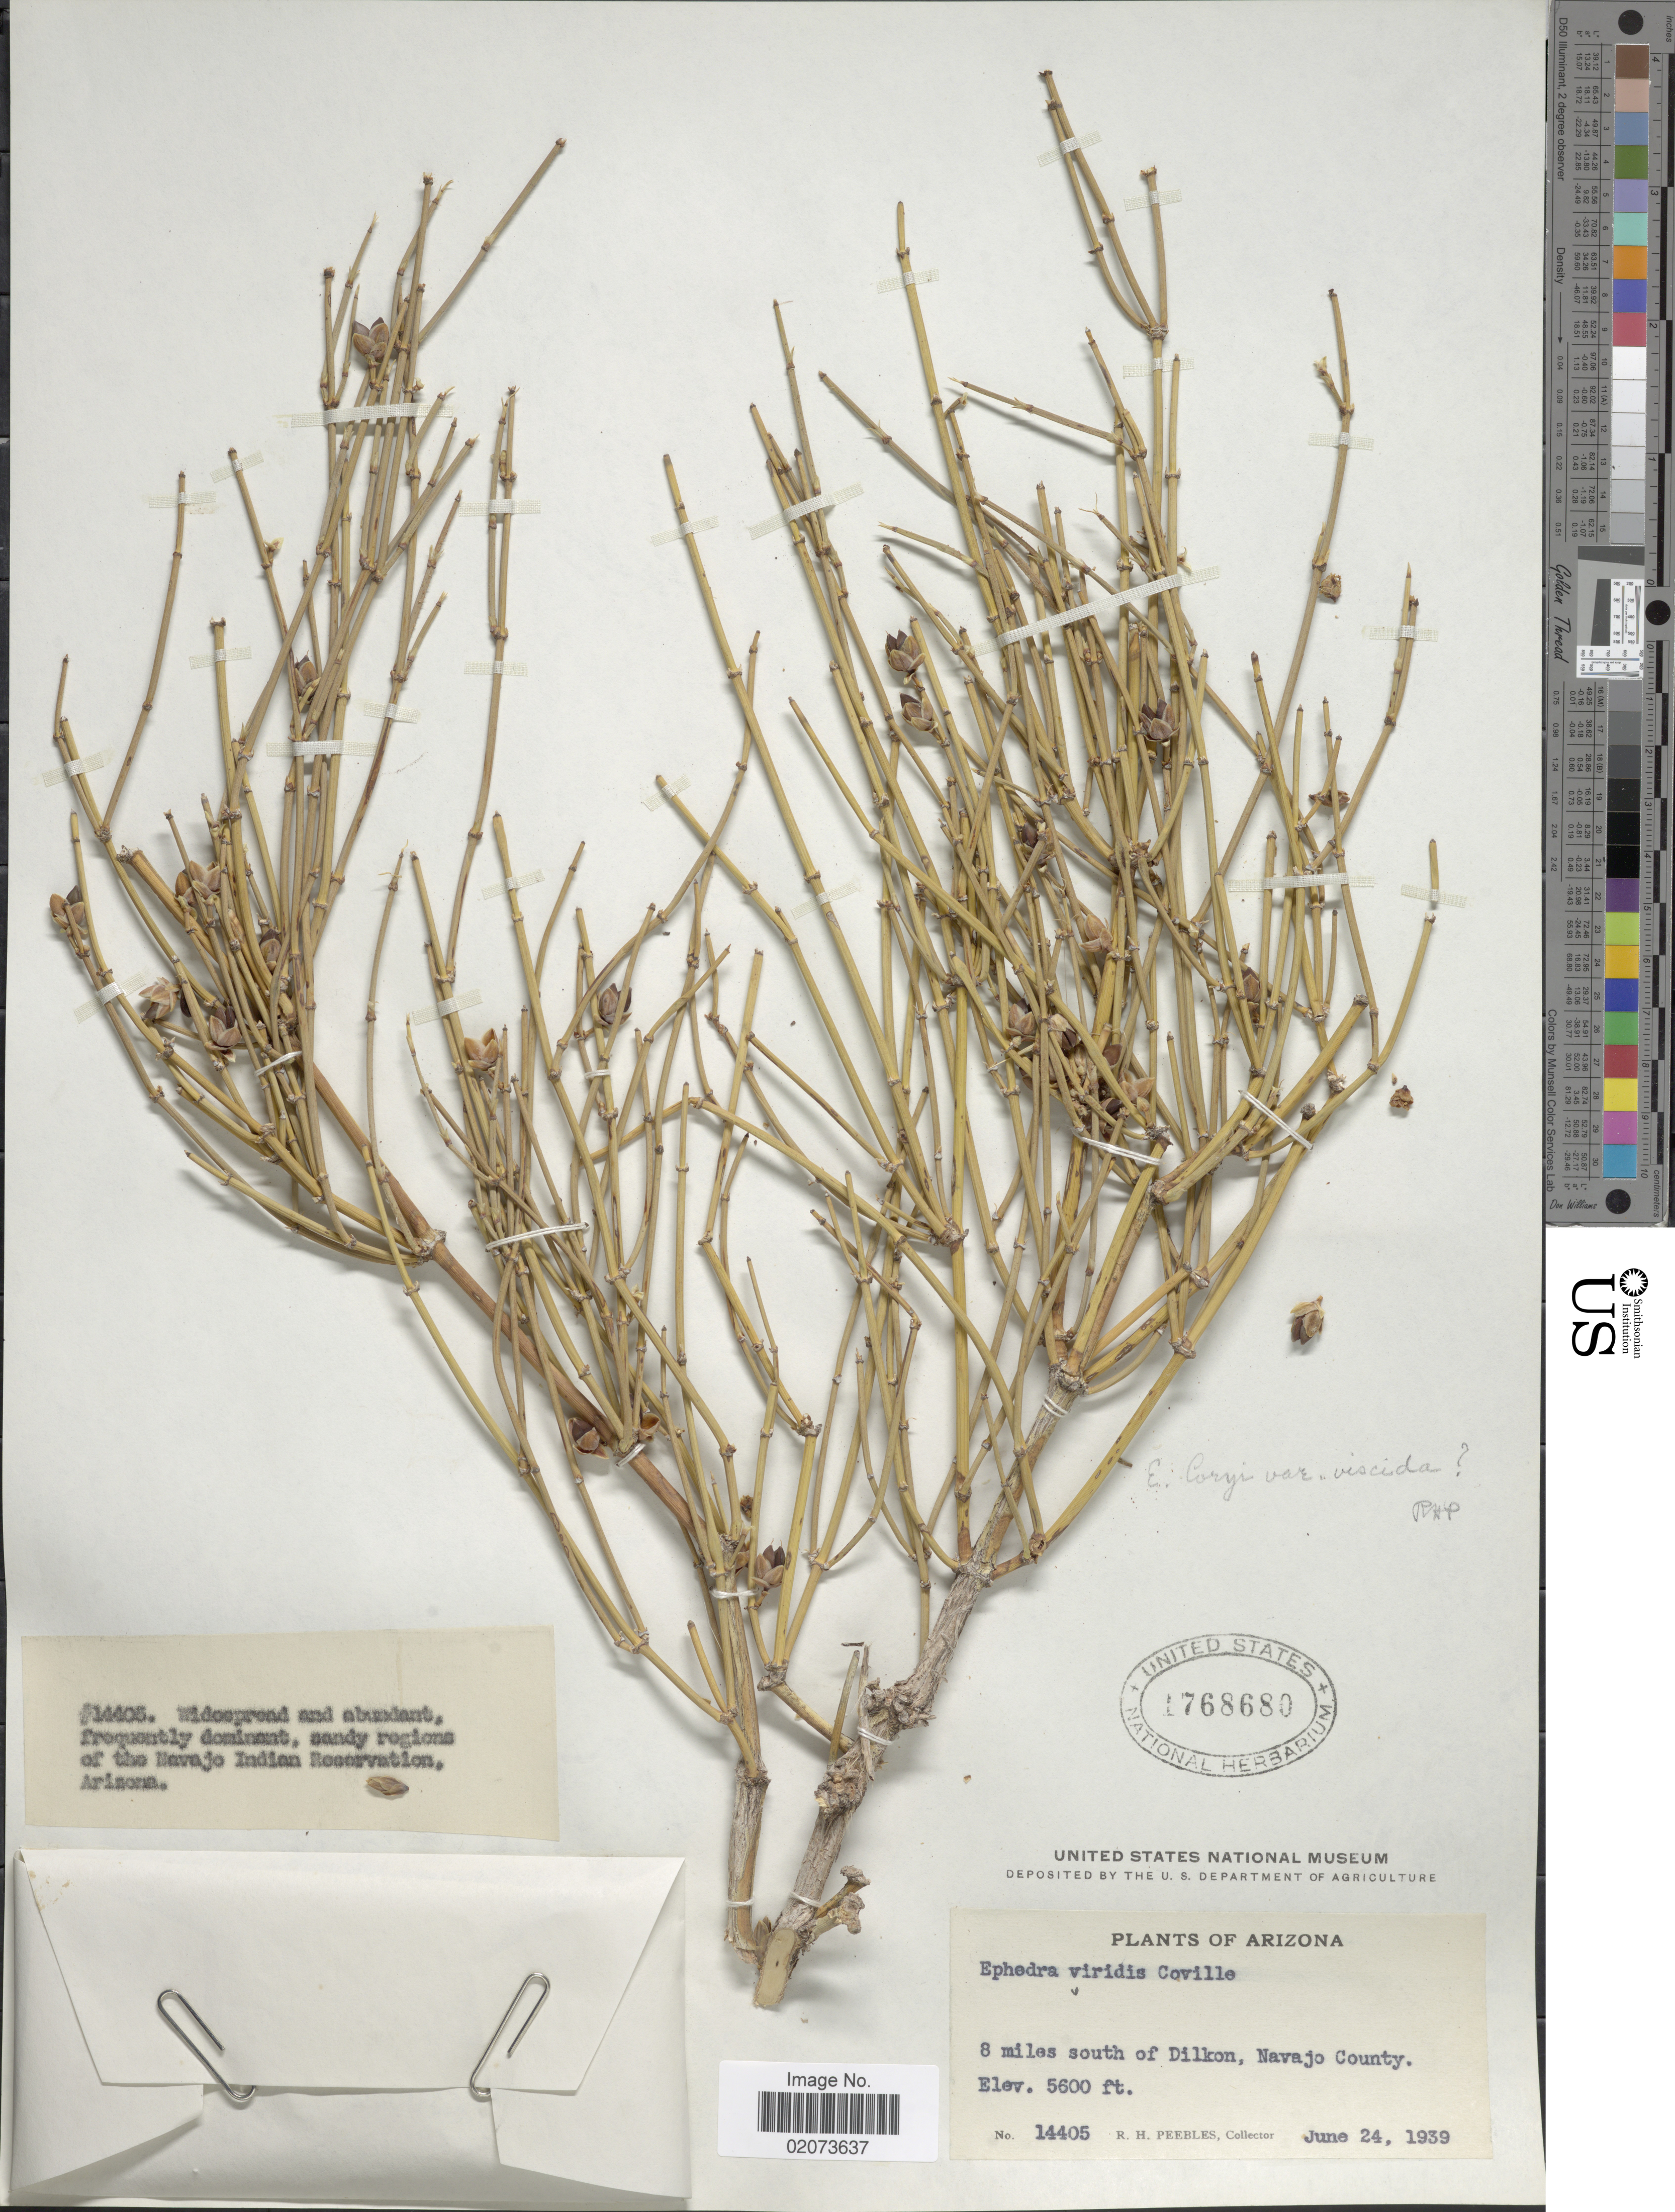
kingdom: Plantae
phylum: Tracheophyta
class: Gnetopsida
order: Ephedrales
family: Ephedraceae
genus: Ephedra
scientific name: Ephedra viridis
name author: Coville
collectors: R. H. Peebles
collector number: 14405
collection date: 1939-06-24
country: United States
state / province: Arizona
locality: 8 miles south of Dilkon, Navajo County, Navajo Indian Reservation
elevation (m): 1707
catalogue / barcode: US 1768680